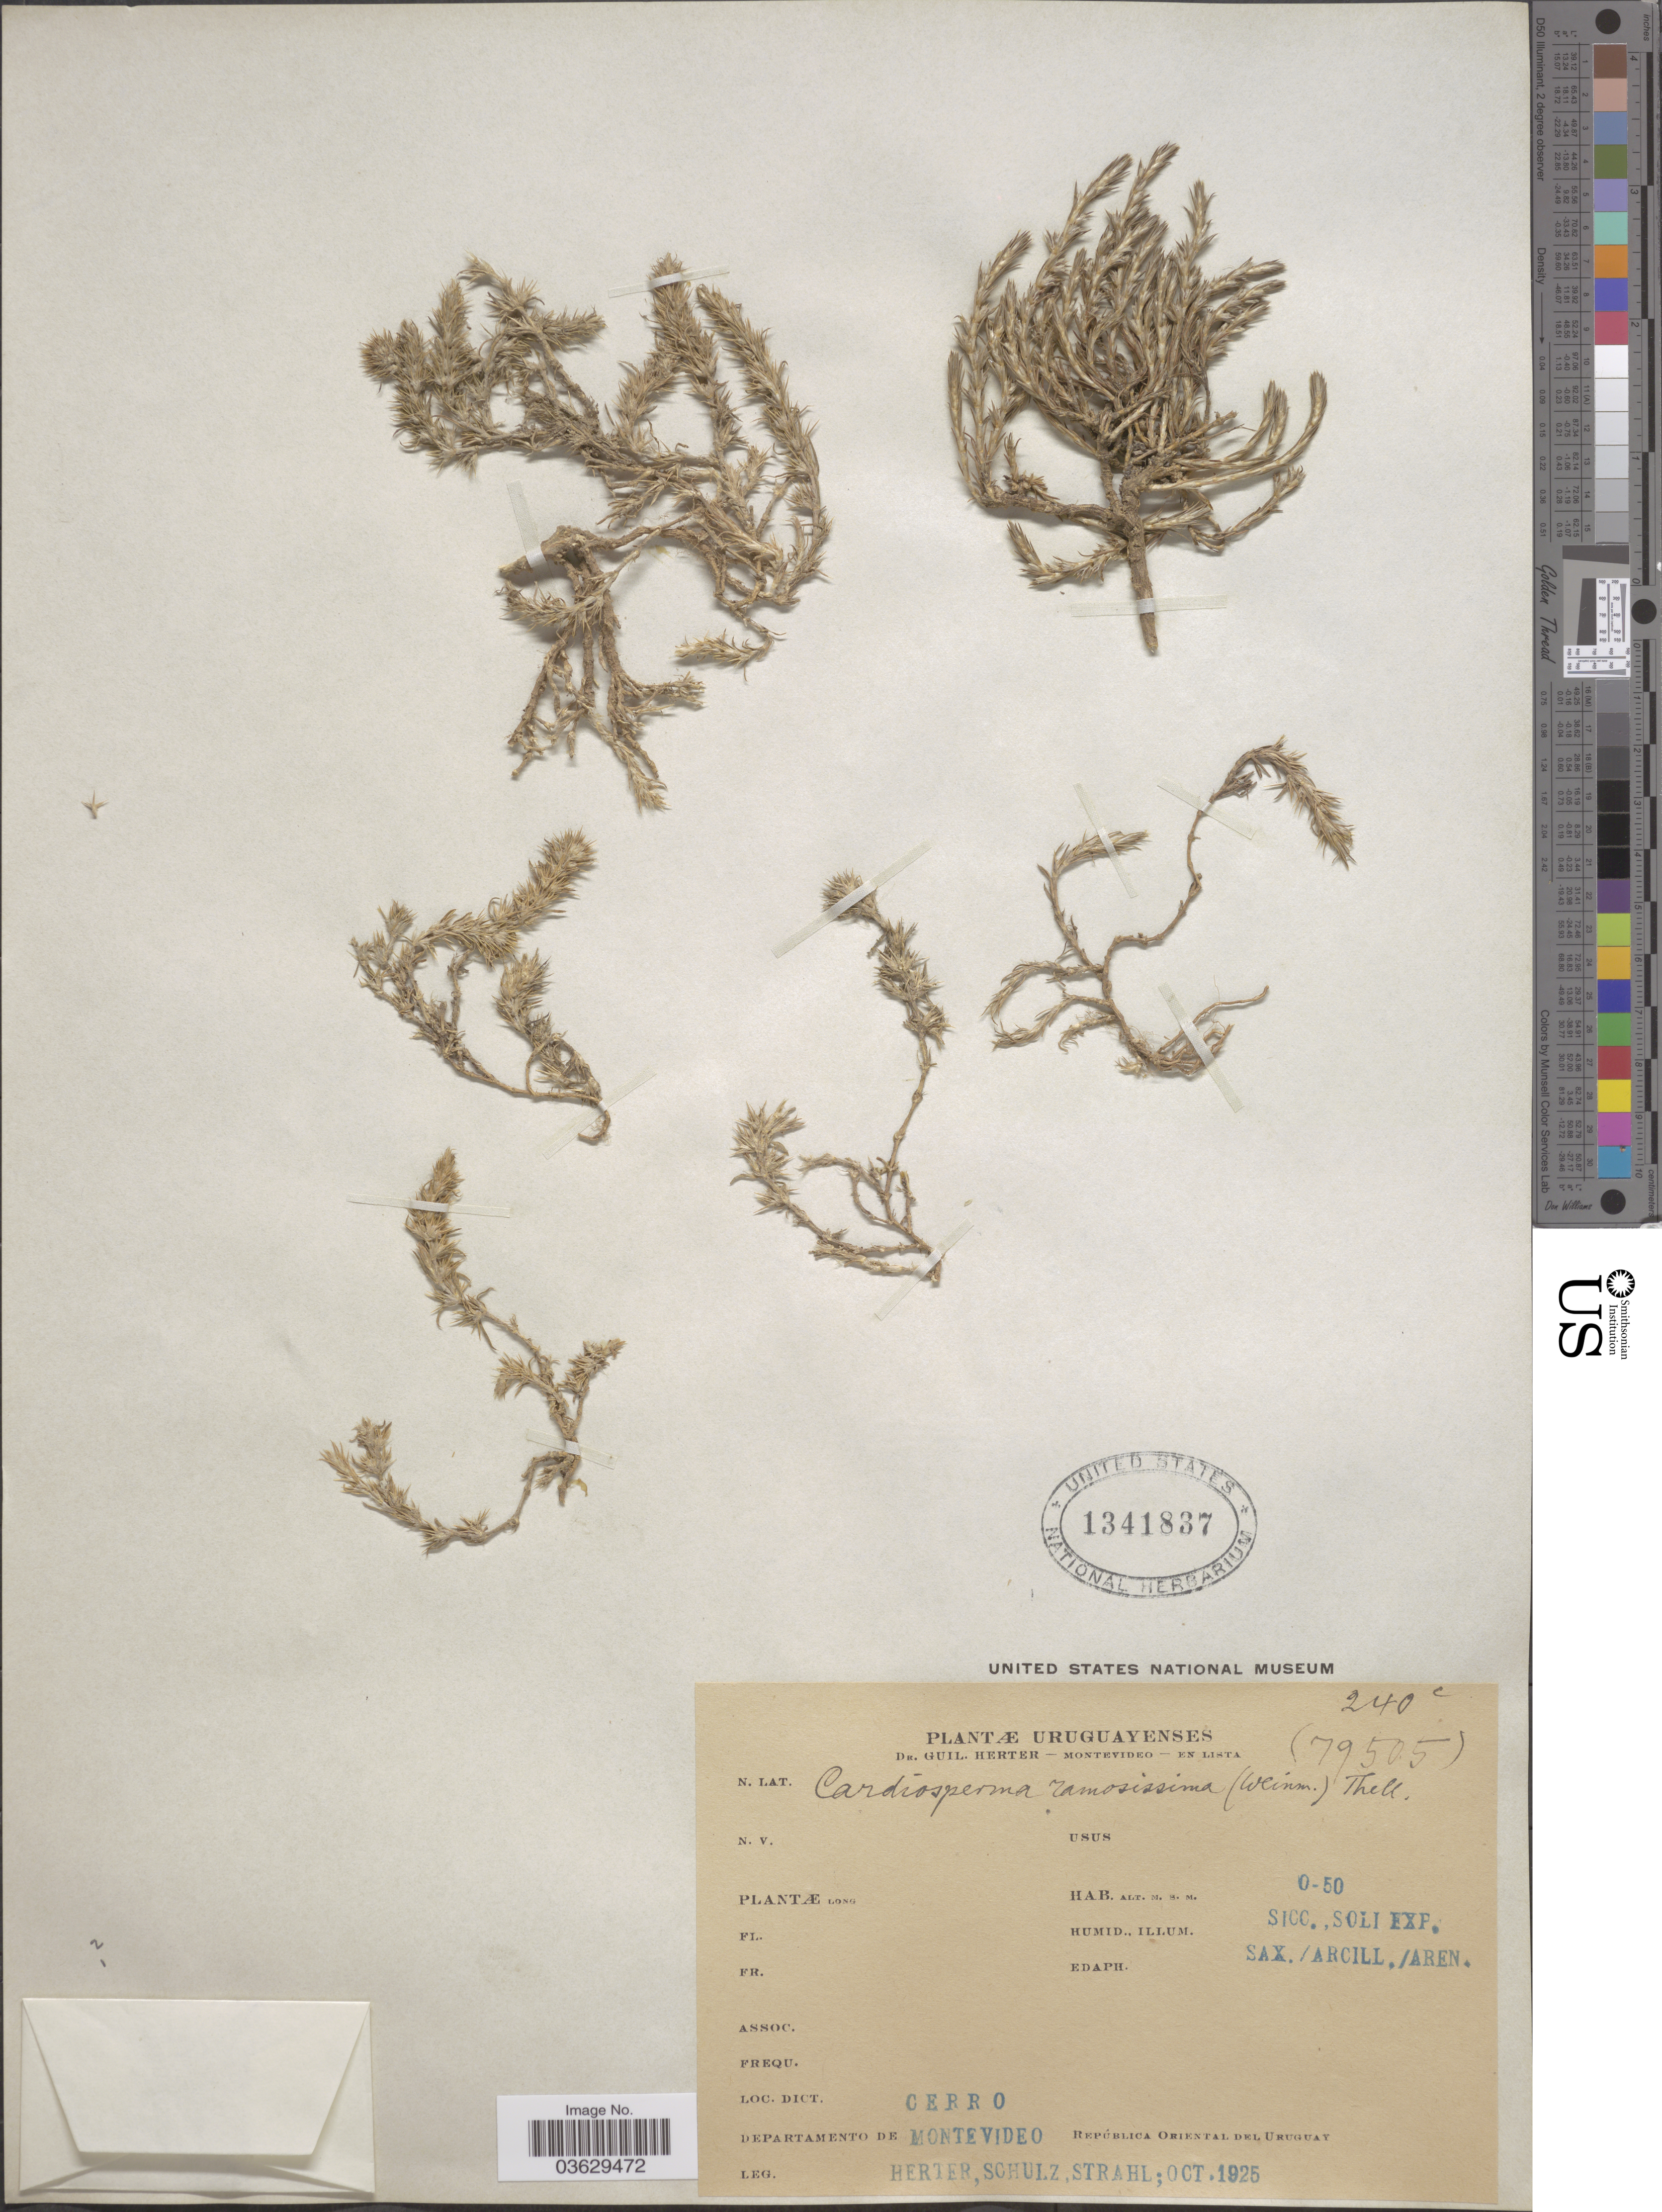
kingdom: Plantae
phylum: Tracheophyta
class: Magnoliopsida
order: Caryophyllales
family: Caryophyllaceae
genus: Cardionema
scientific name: Cardionema sp.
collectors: G. Herter, Schulz, -- & -. Strahl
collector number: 240c/79505*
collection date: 1925-10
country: Uruguay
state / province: Montevideo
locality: Cerro. Departamento de Montevideo. República Oriental del Uruguay.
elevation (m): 0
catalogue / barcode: US 1341837